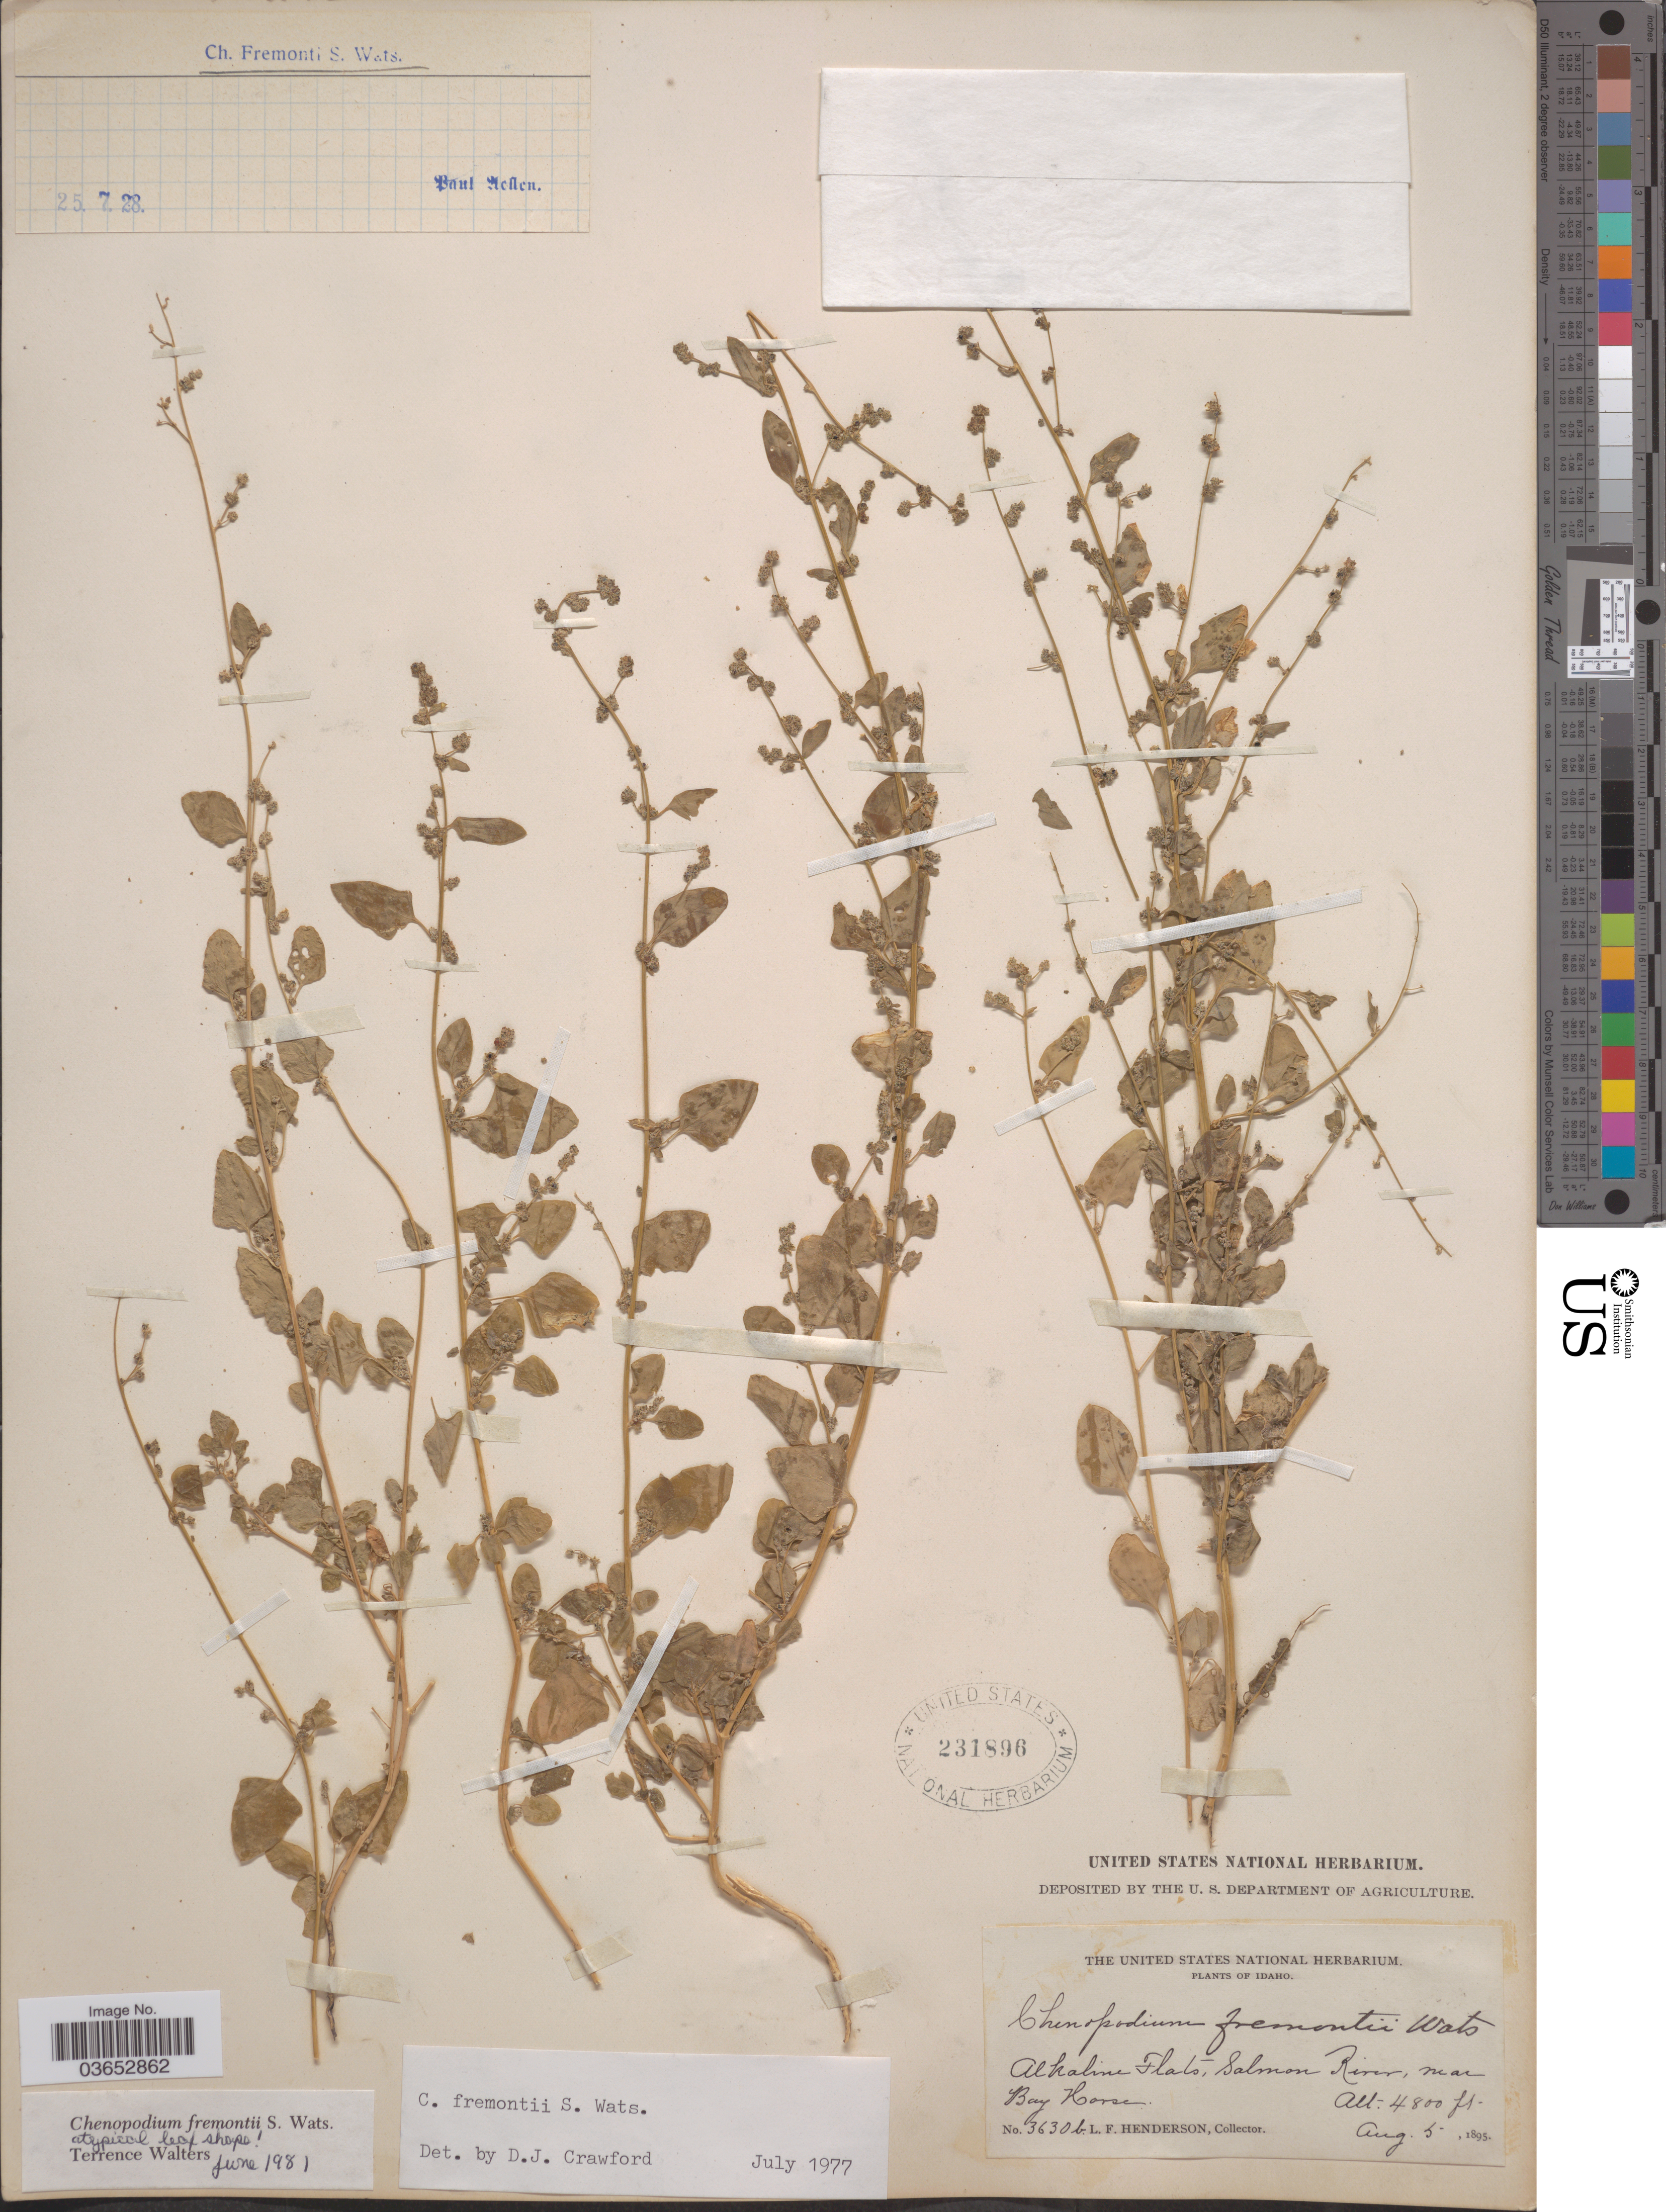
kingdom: Plantae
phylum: Tracheophyta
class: Magnoliopsida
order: Caryophyllales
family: Amaranthaceae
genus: Chenopodium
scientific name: Chenopodium fremontii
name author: S. Watson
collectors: L. Henderson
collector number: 3630b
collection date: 1895-08-05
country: United States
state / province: Idaho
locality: Alkaline Flats, Salmon River, near Bay Horse.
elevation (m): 1463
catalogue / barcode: US 231896